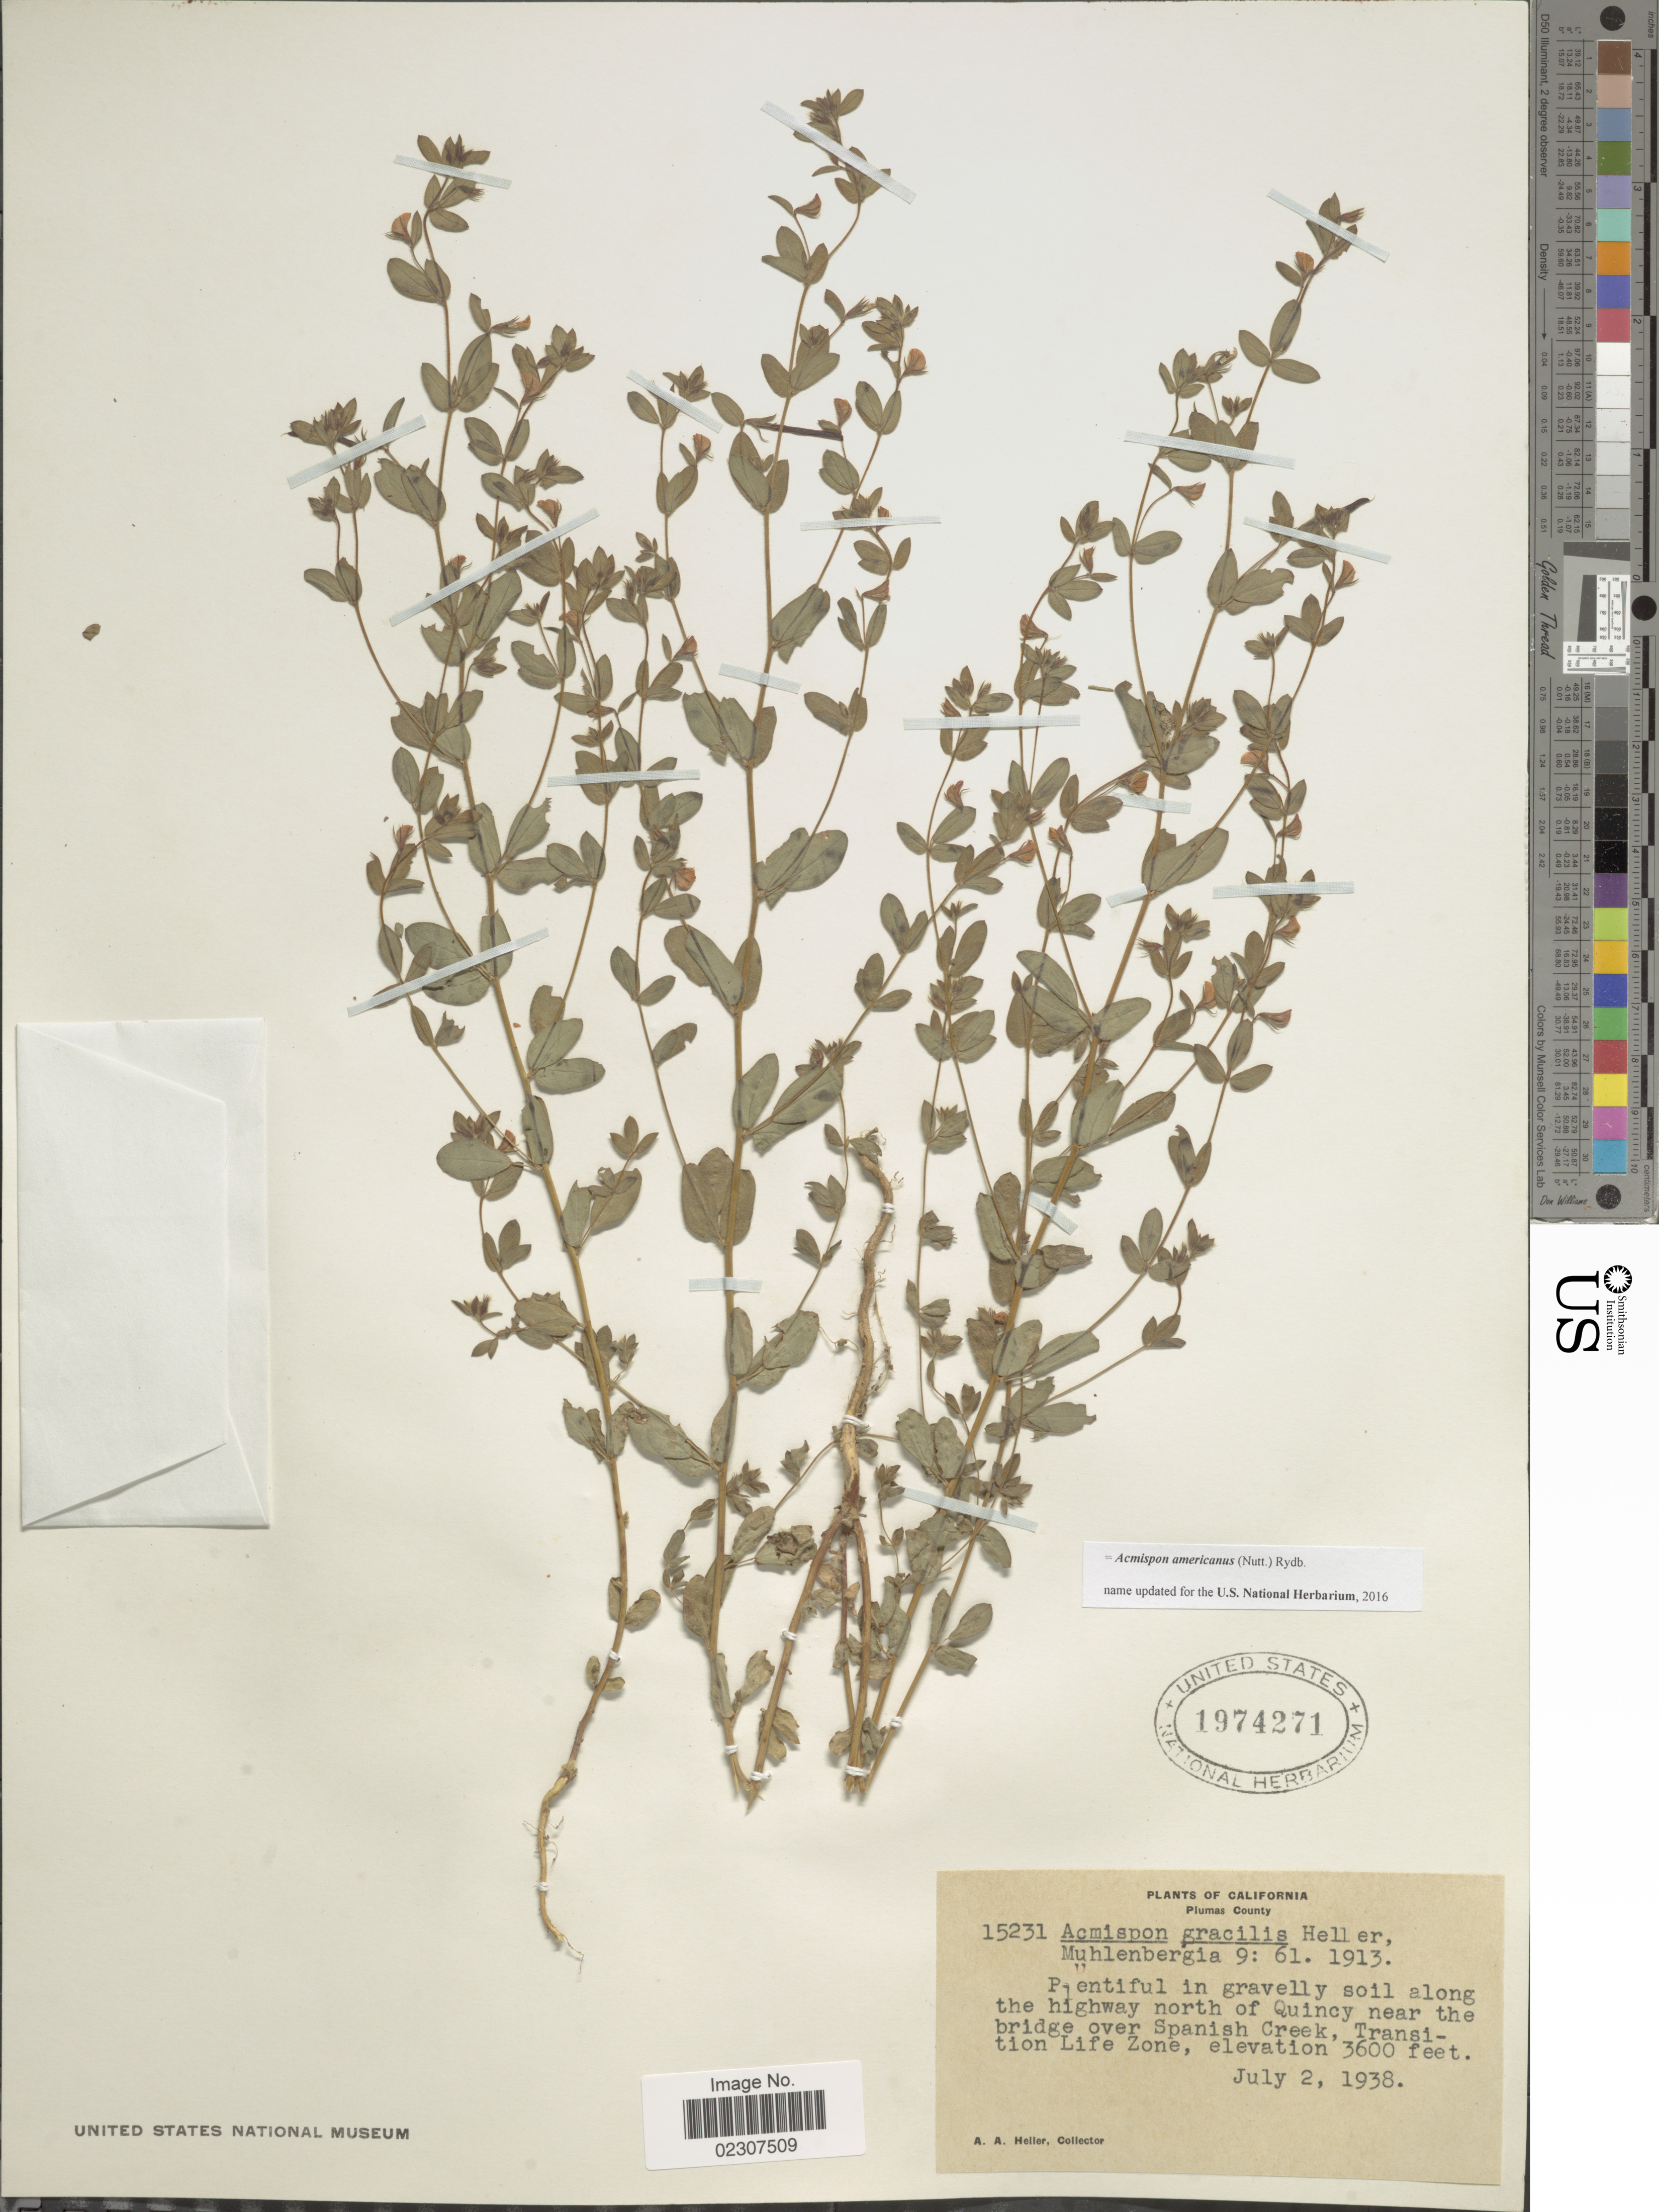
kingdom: Plantae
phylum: Tracheophyta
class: Magnoliopsida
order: Fabales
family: Fabaceae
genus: Acmispon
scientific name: Acmispon americanus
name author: (Nutt.) Rydb.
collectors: A. A. Heller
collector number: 15231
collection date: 1938-07-02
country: United States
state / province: California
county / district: Plumas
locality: California, Plumas County, Along the highway north of Quincy near the bridge over Spanish Creek, Transition Life Zone.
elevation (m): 1097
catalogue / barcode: US 1974271